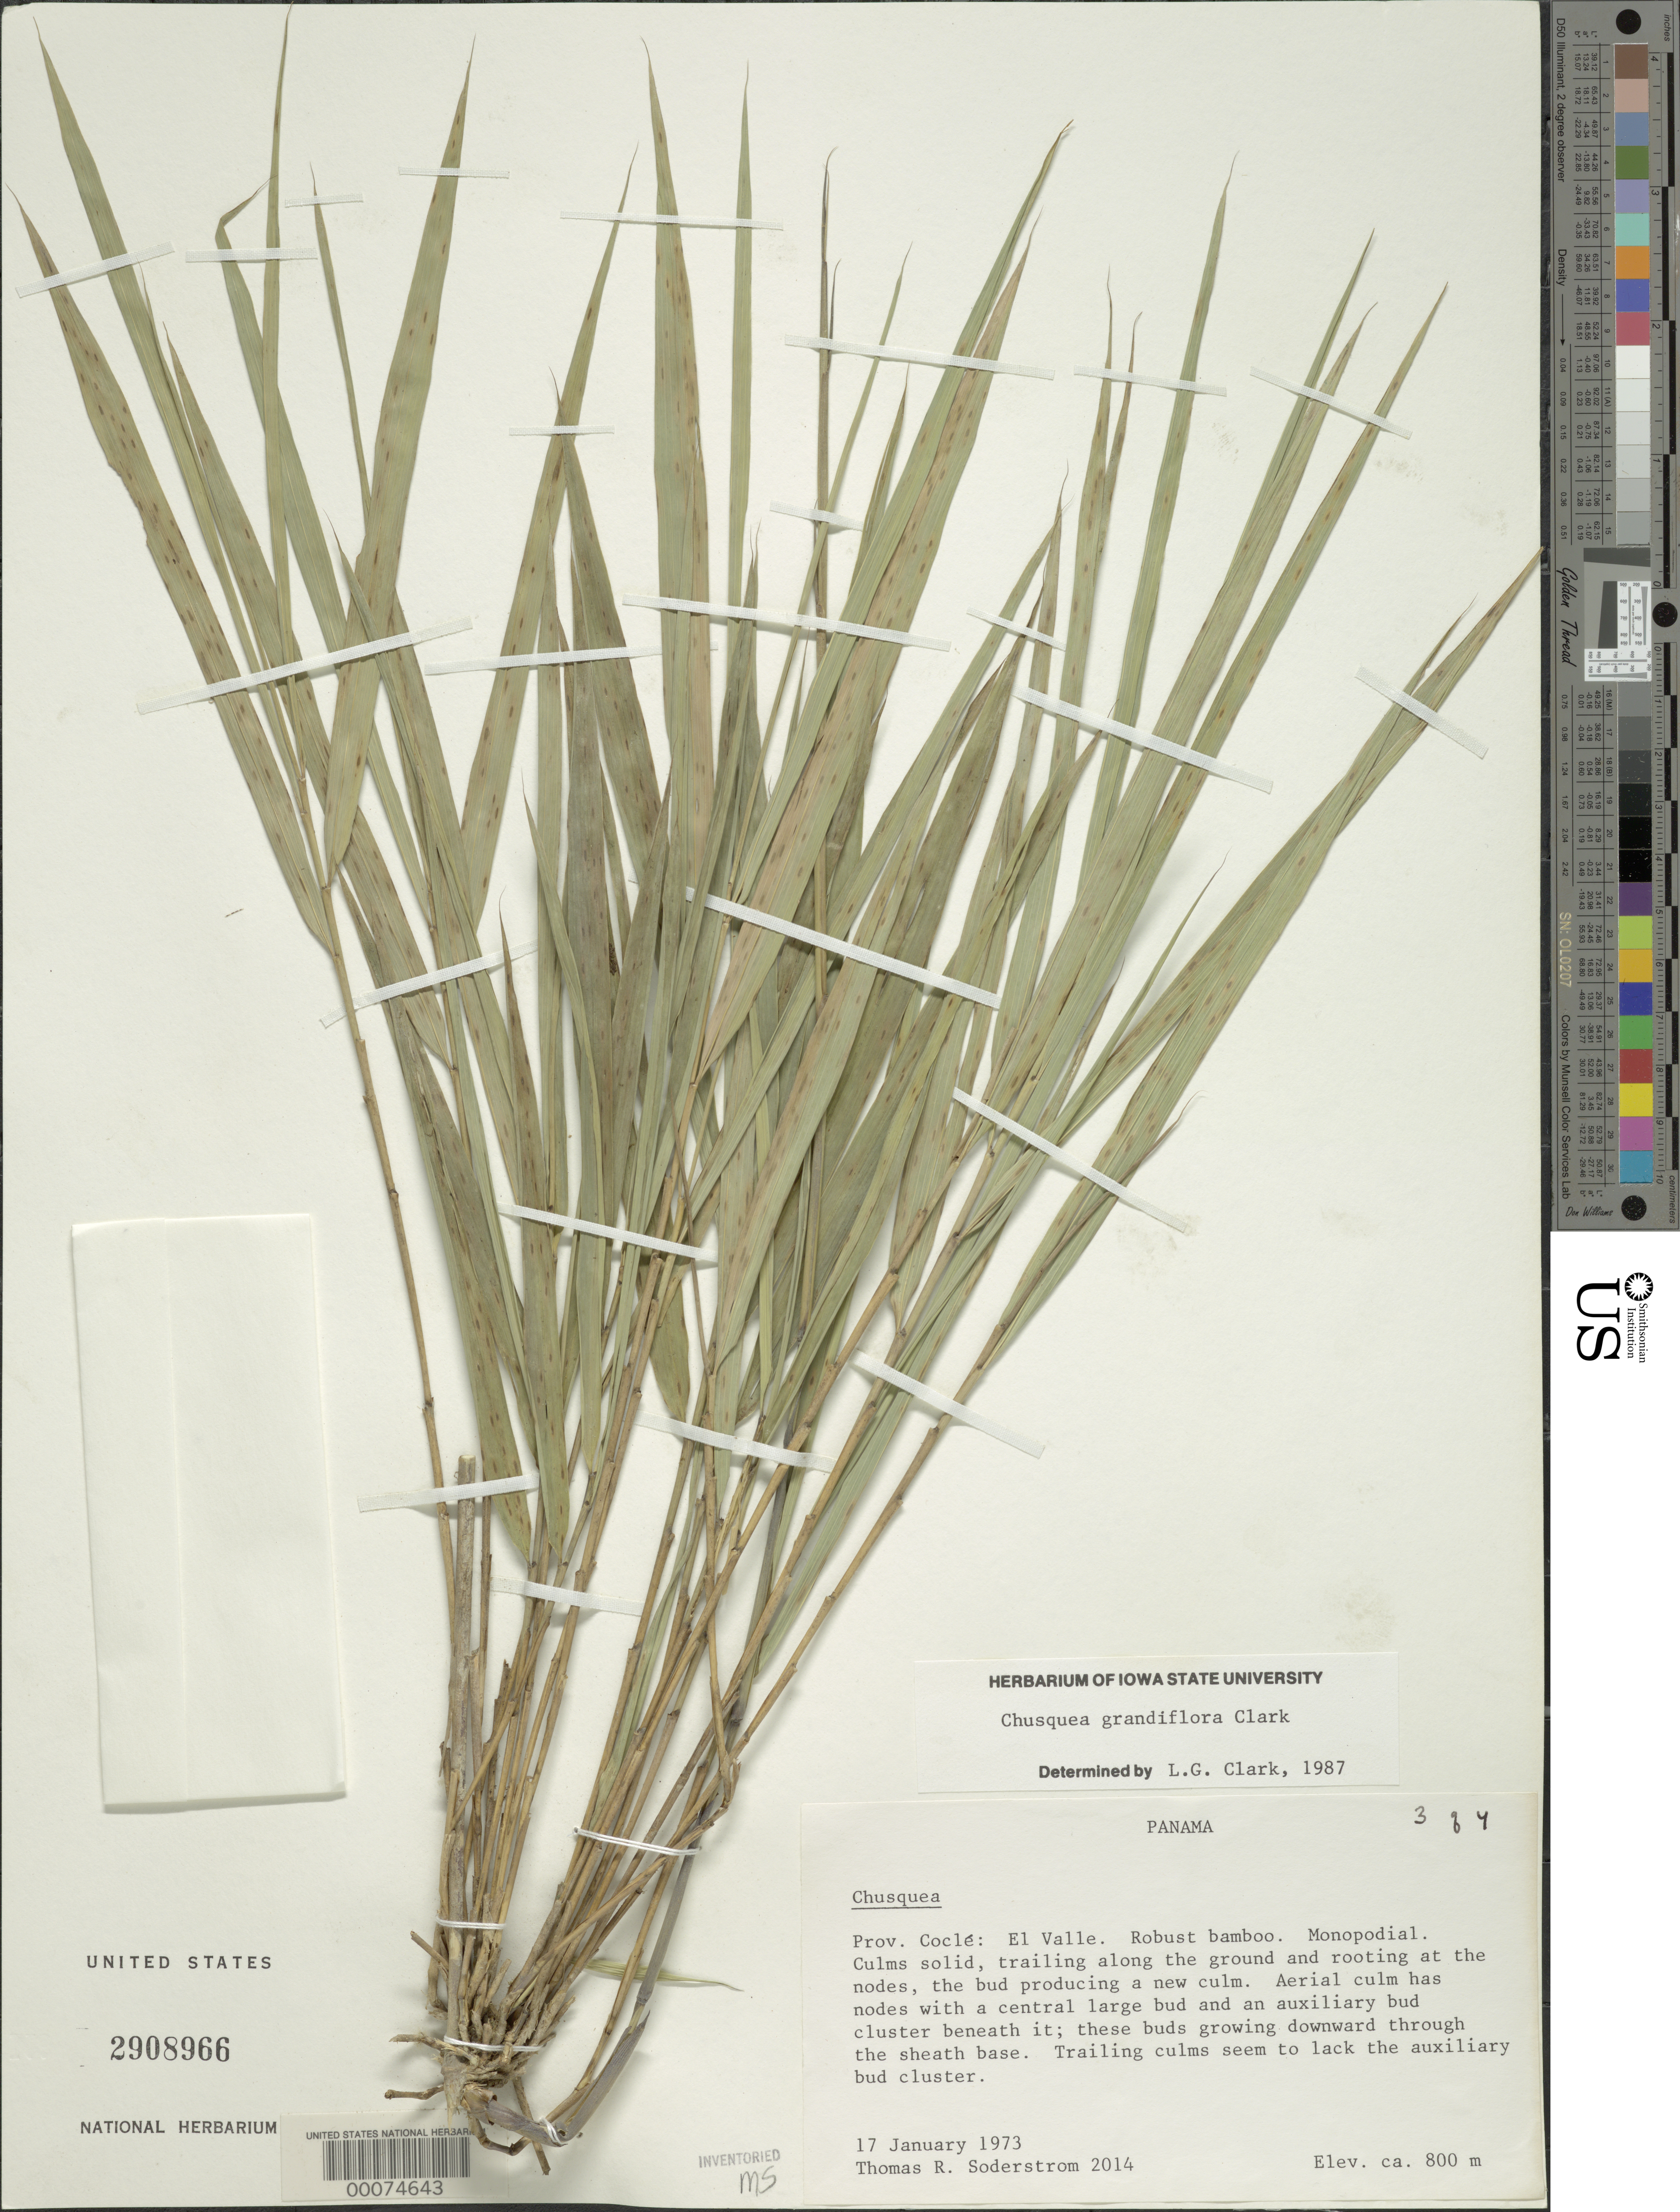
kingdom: Plantae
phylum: Tracheophyta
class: Liliopsida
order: Poales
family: Poaceae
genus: Chusquea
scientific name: Chusquea grandiflora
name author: L.G. Clark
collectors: T. R. Soderstrom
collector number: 2014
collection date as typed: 17 Jan 1973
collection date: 1973-01-17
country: Panama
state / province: Coclé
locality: El Valle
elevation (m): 800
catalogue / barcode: US 2908966